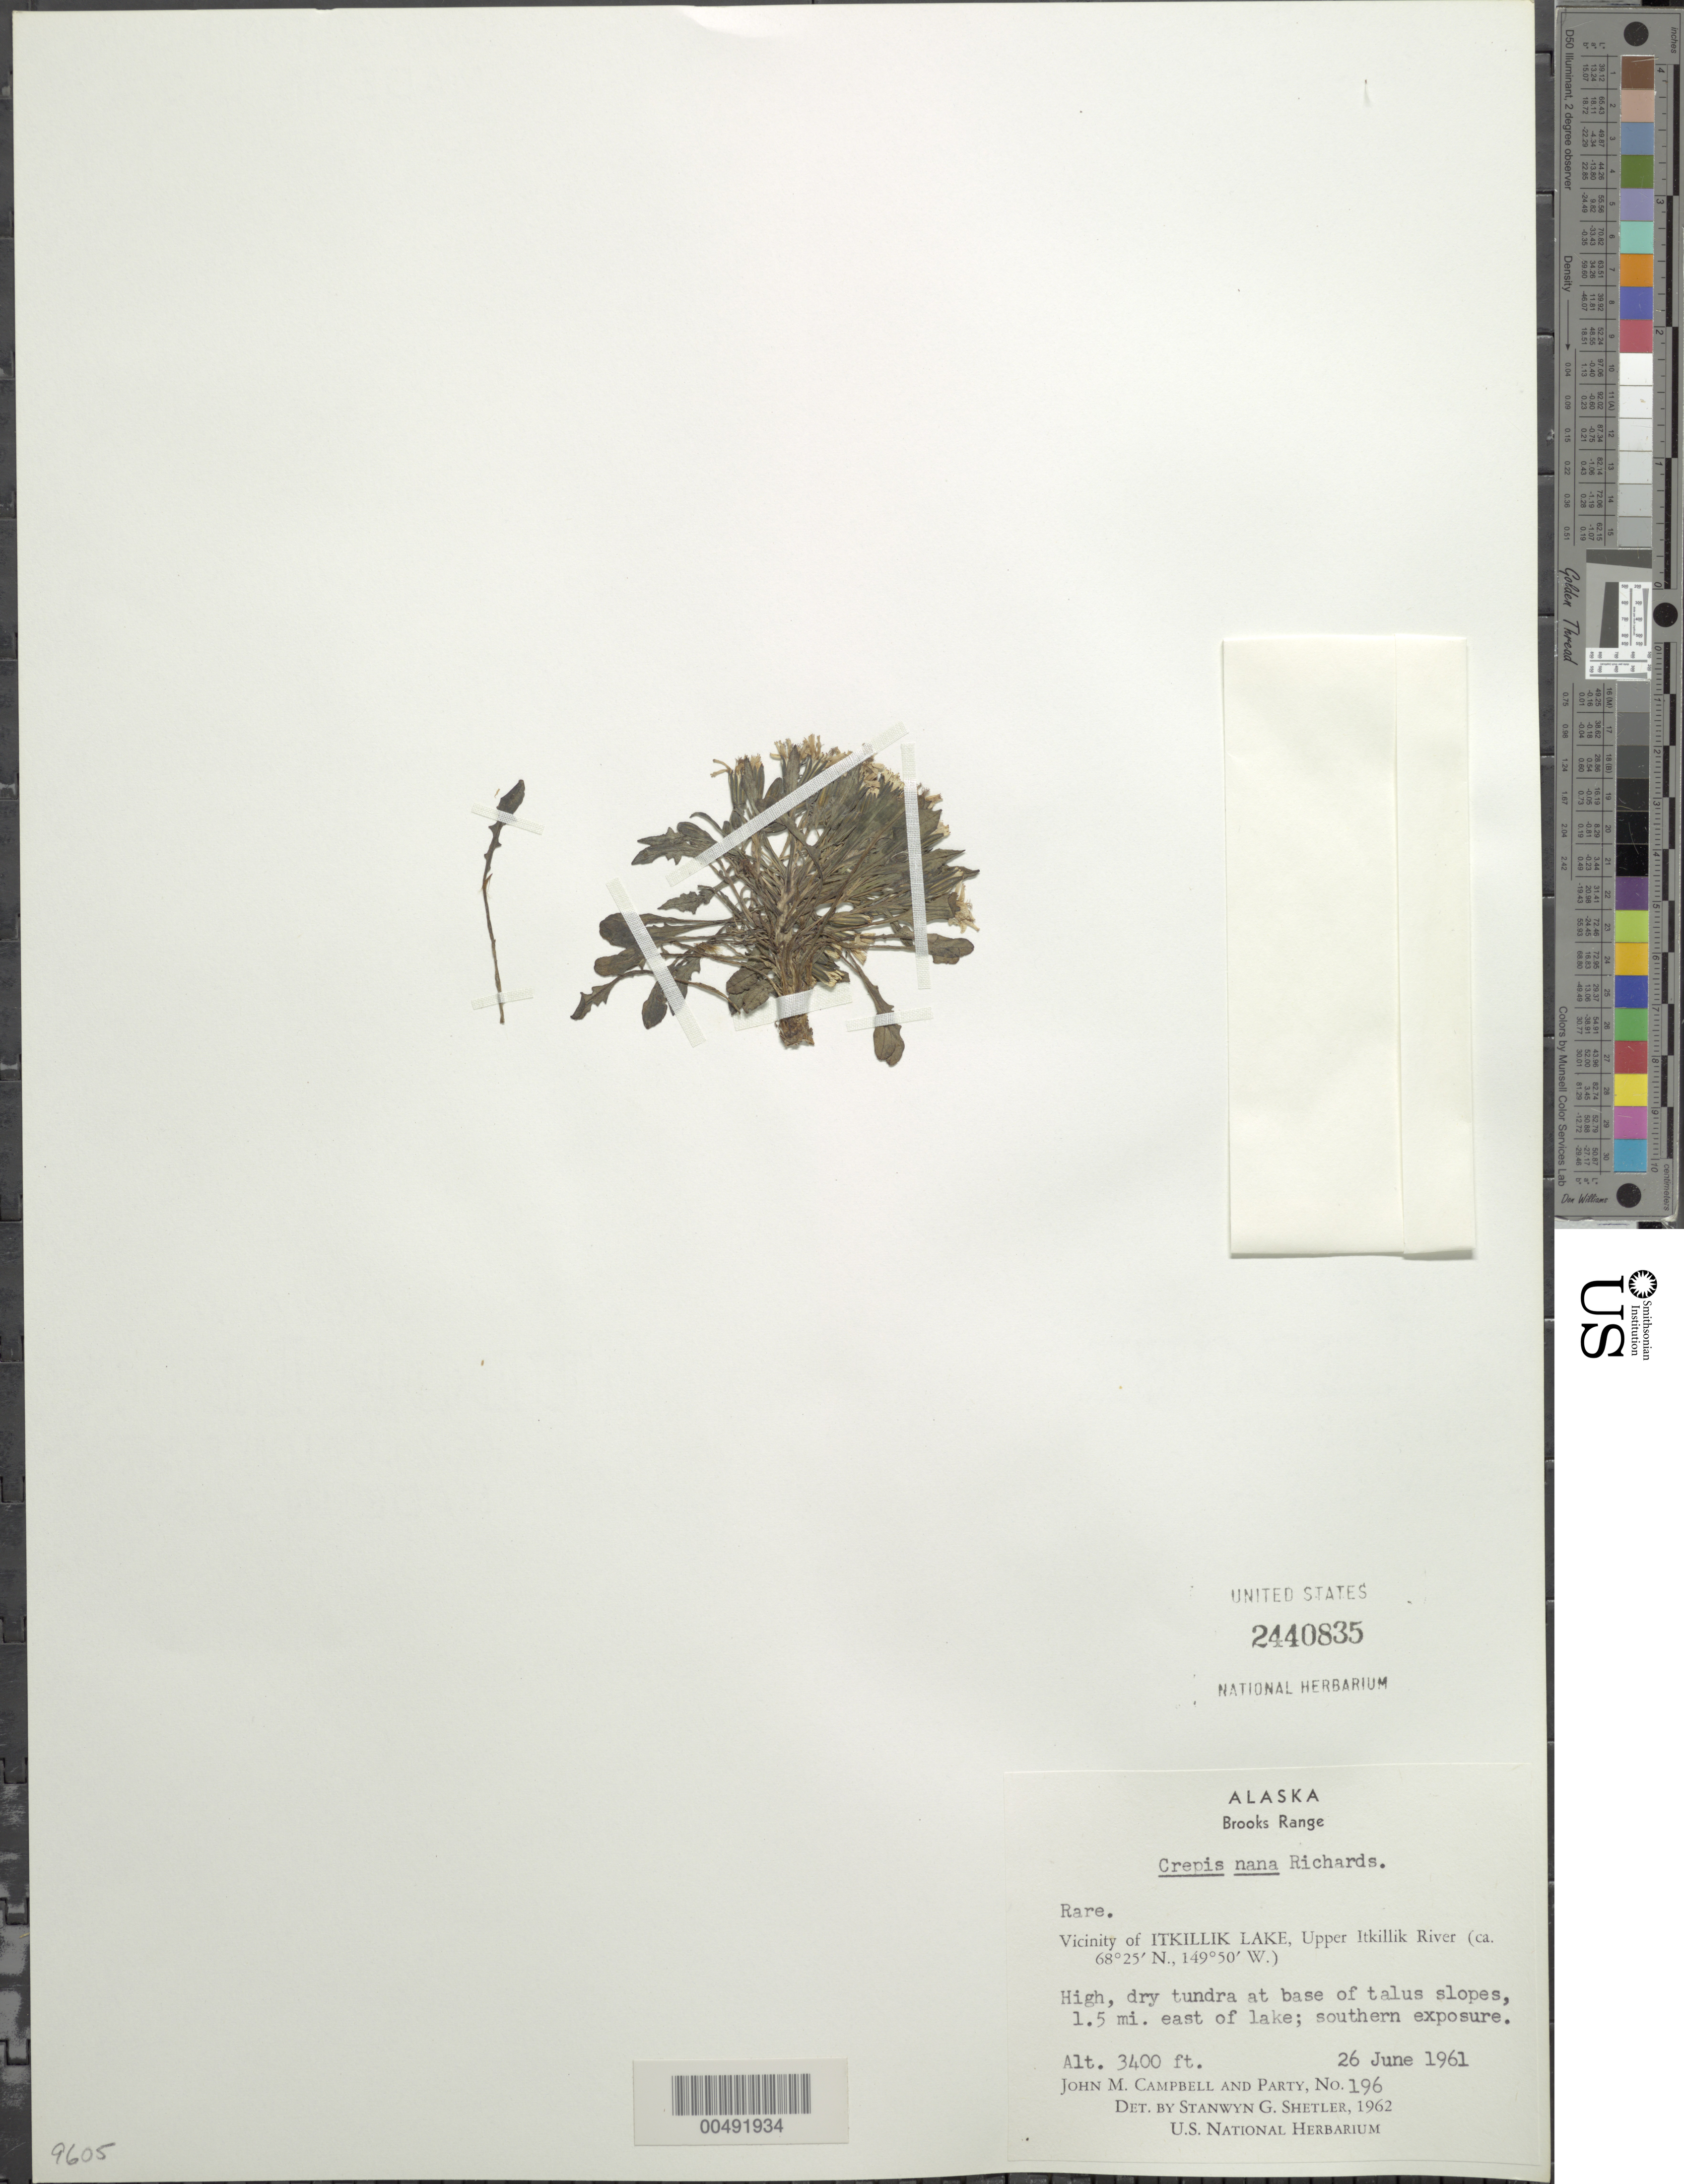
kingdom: Plantae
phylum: Tracheophyta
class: Magnoliopsida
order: Asterales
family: Asteraceae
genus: Askellia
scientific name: Askellia pygmaea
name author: (Ledeb.) Sennikov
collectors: J. M. Campbell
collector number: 196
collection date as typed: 26 Jun 1961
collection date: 1961-06-26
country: United States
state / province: Alaska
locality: Brooks Range, Upper Itkillik River, 1.5 mi. east of Itkillik Lake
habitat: high, dry tundra at base of talus slopes, southern exposure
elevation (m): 1036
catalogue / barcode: US 2440835